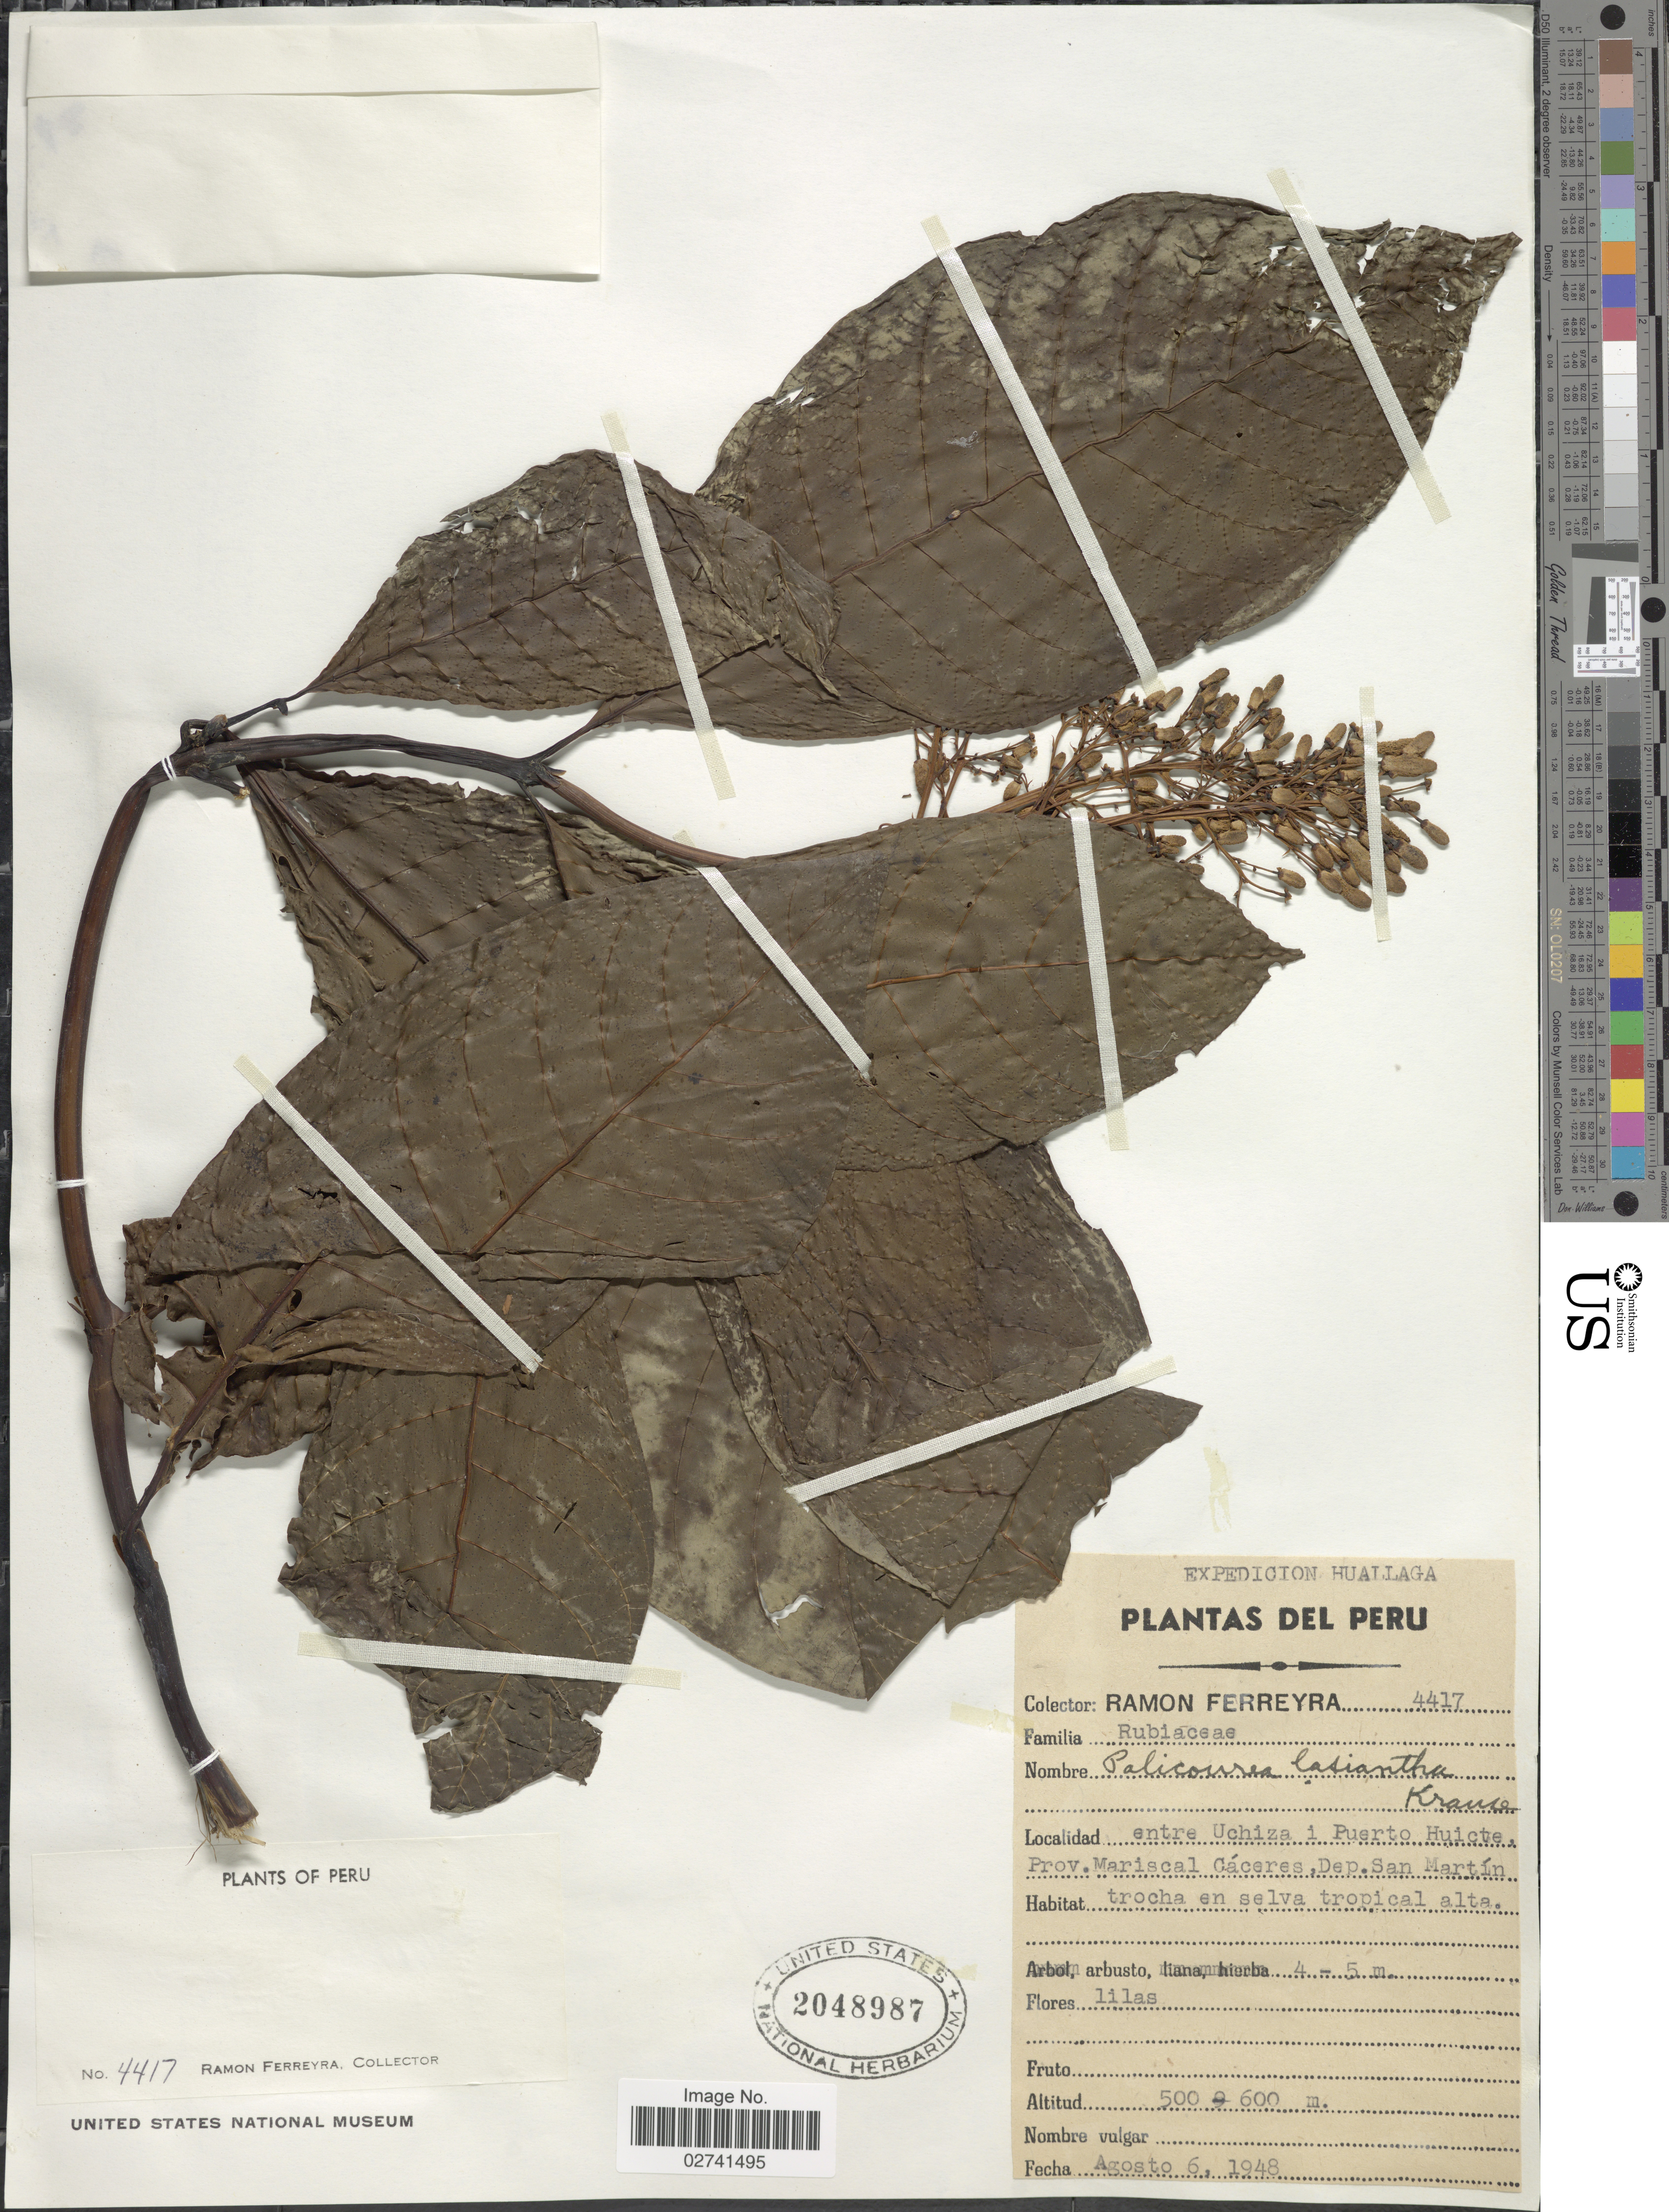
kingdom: Plantae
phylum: Tracheophyta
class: Magnoliopsida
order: Gentianales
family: Rubiaceae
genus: Palicourea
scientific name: Palicourea lasiantha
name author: Krause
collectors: R. A. Ferreyra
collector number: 4417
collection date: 1948-08-06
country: Peru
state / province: San Martín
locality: Huallaga, entre Uchiza i Puerto Huicte, Prov. Mariscal Cáceres, Dep. San Martín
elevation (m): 500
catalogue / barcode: US 2048987